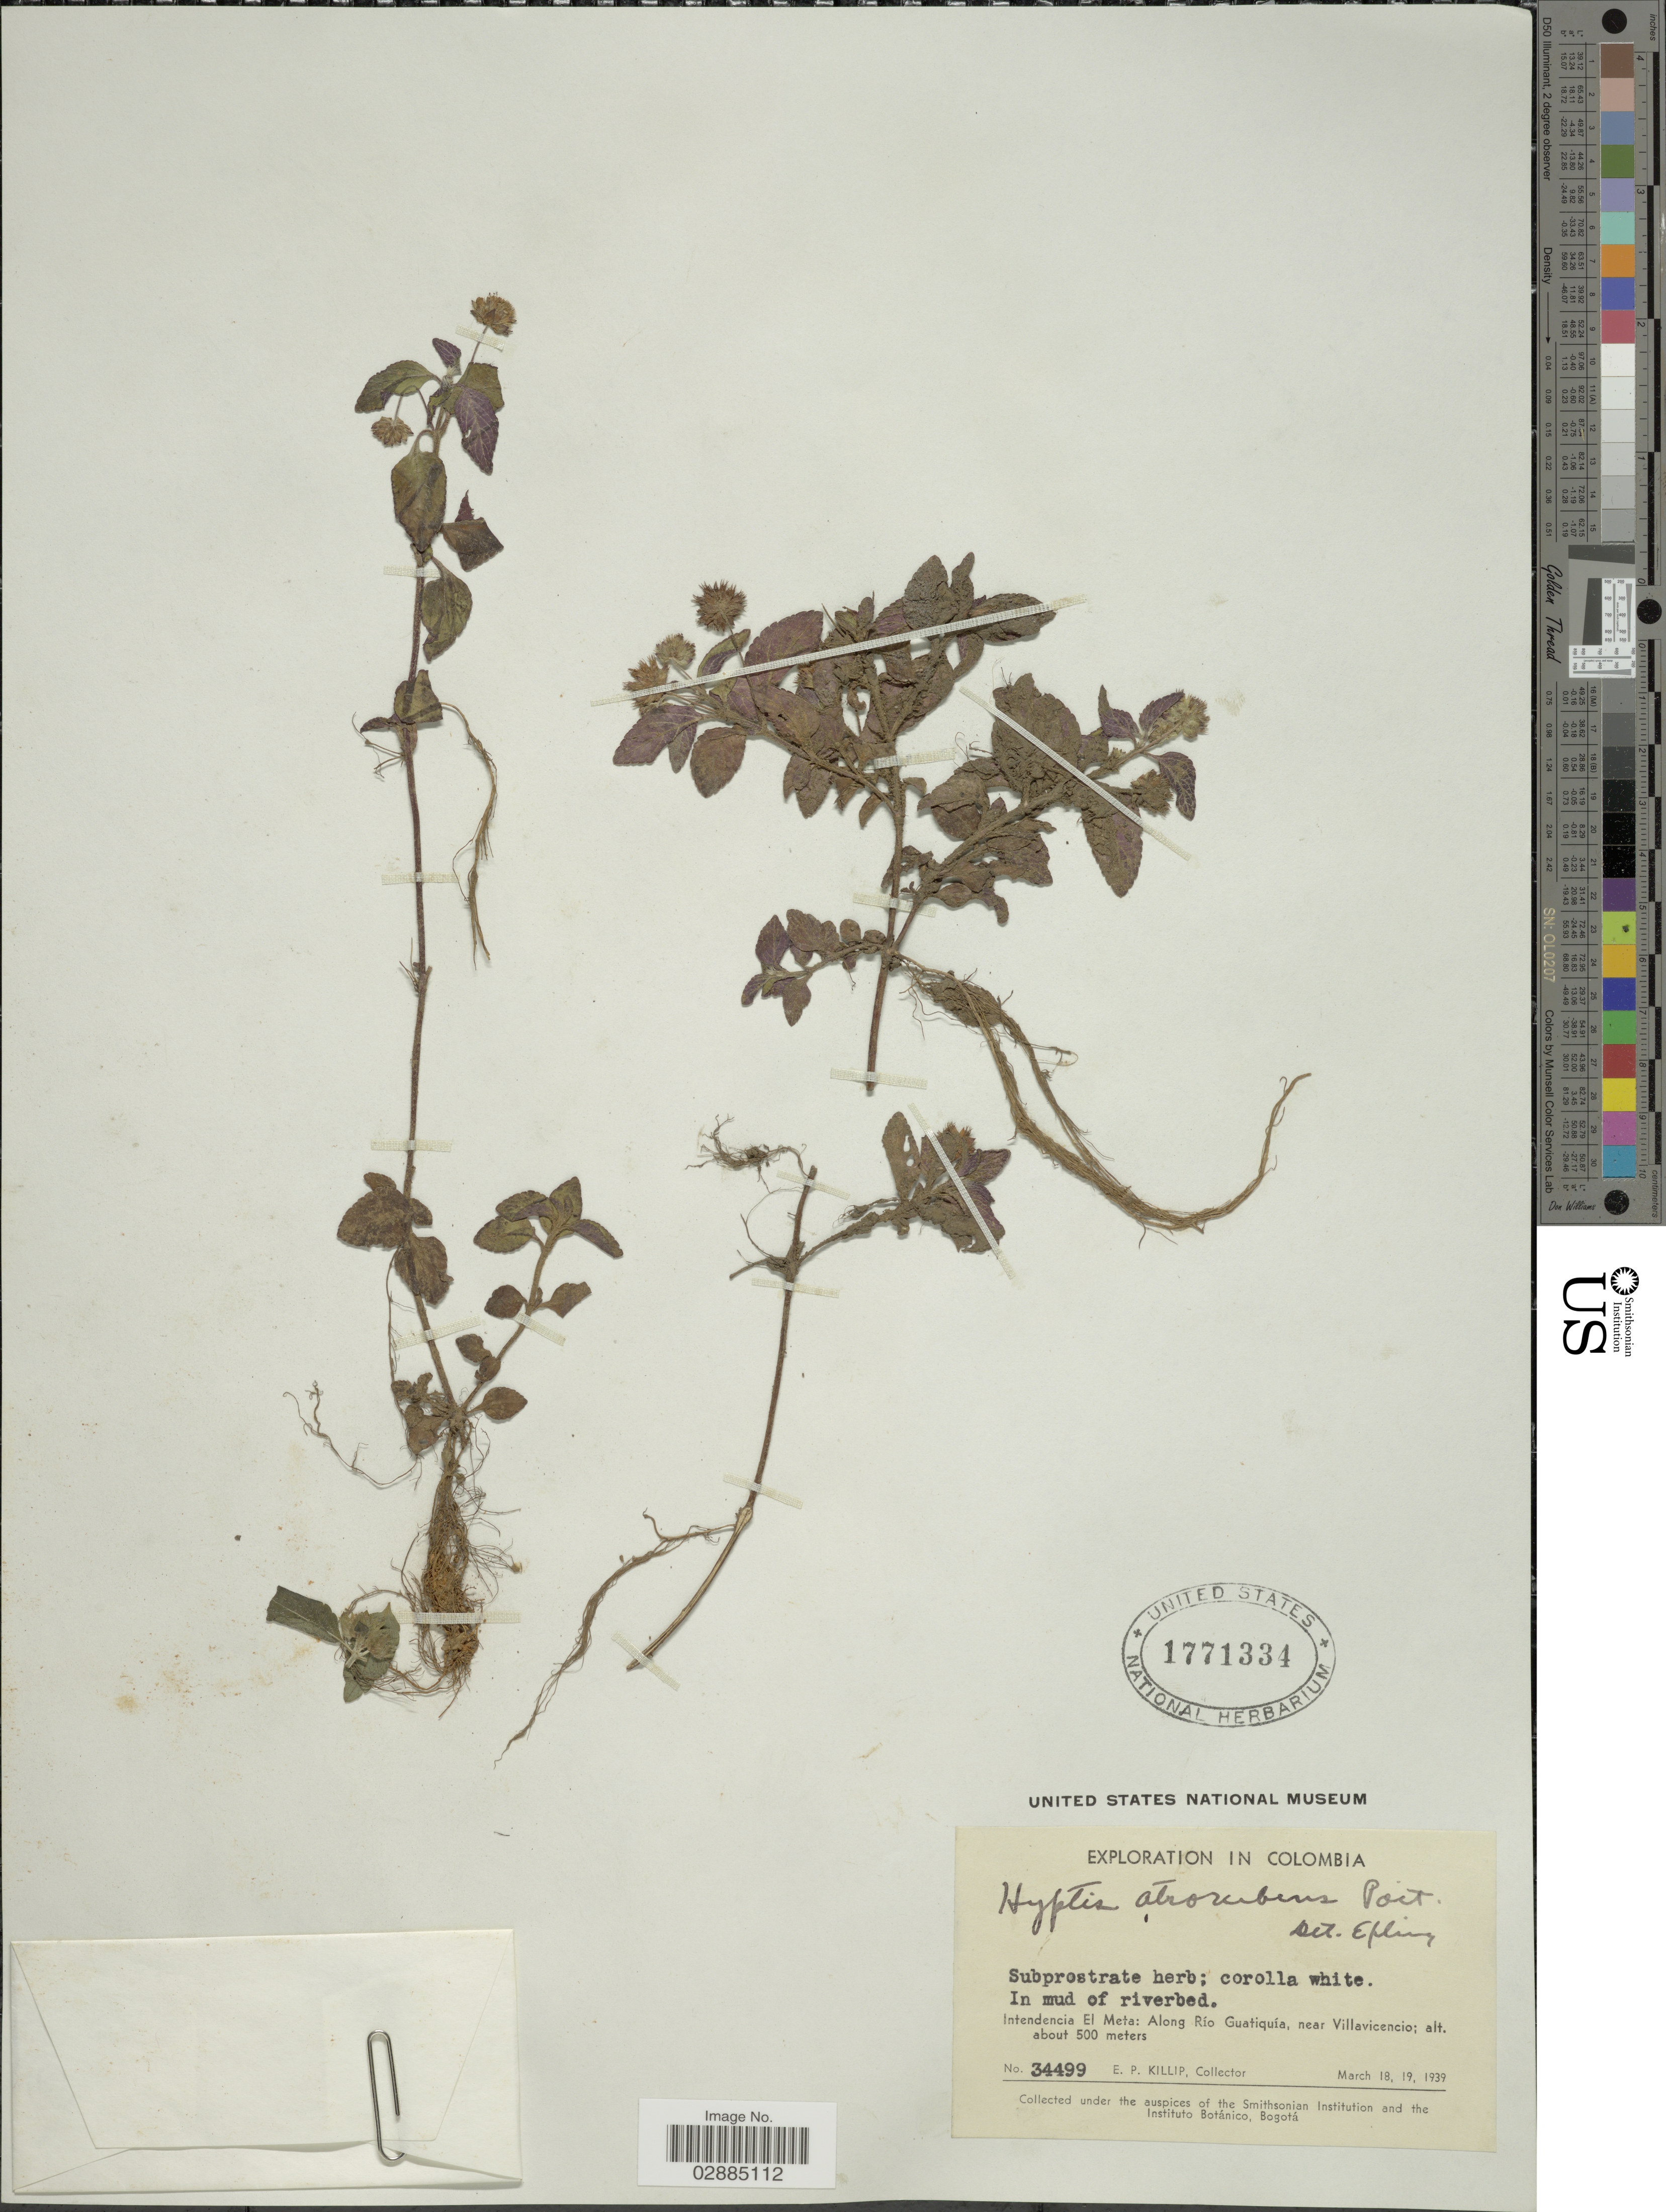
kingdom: Plantae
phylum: Tracheophyta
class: Magnoliopsida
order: Lamiales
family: Lamiaceae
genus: Hyptis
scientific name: Hyptis atrorubens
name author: Poit.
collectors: E. P. Killip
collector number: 34499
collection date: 1939-03-18/1939-03-19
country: Colombia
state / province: Meta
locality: Intendencia El Meta, Along Río Guatiquía, near Villavicencio.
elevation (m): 500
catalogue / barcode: US 1771334